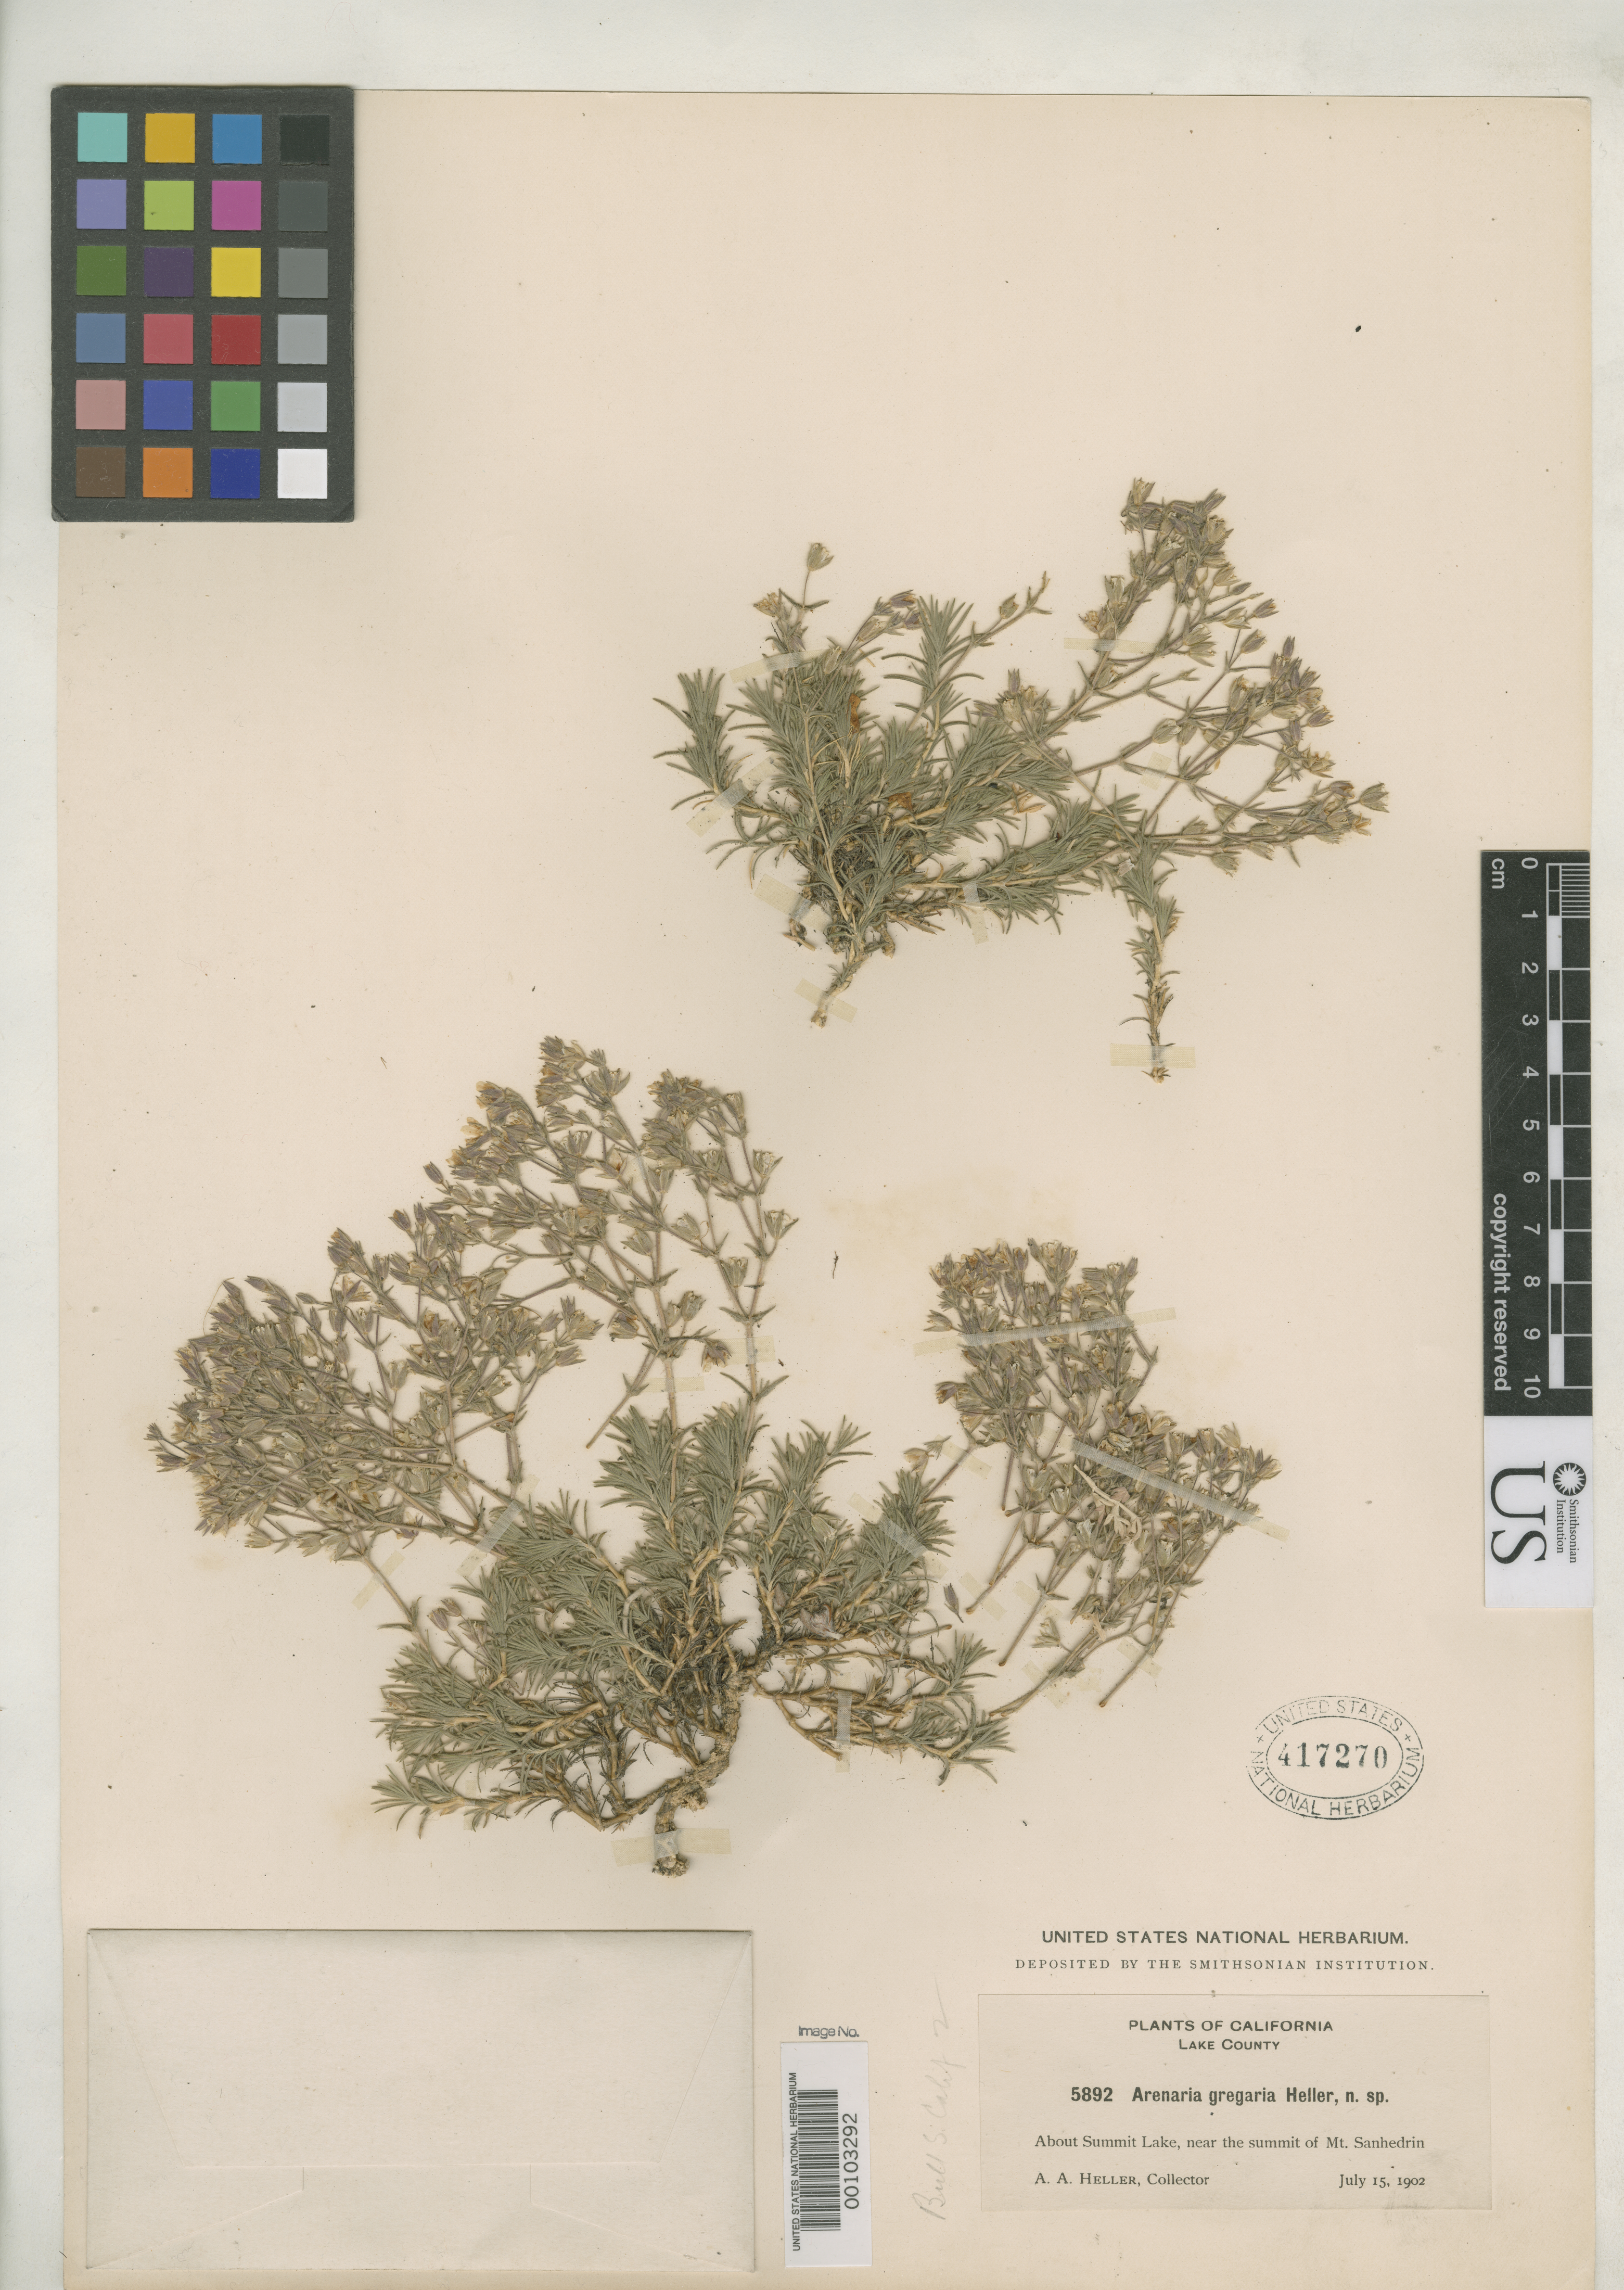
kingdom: Plantae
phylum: Tracheophyta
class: Magnoliopsida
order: Caryophyllales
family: Caryophyllaceae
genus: Arenaria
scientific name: Arenaria gregaria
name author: A. Heller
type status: Isotype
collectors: A. A. Heller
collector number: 5892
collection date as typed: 15 Jul 1902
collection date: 1902-07-15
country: United States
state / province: California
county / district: Lake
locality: Mount San Hedrin, near Summit Lake.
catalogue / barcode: US 417270